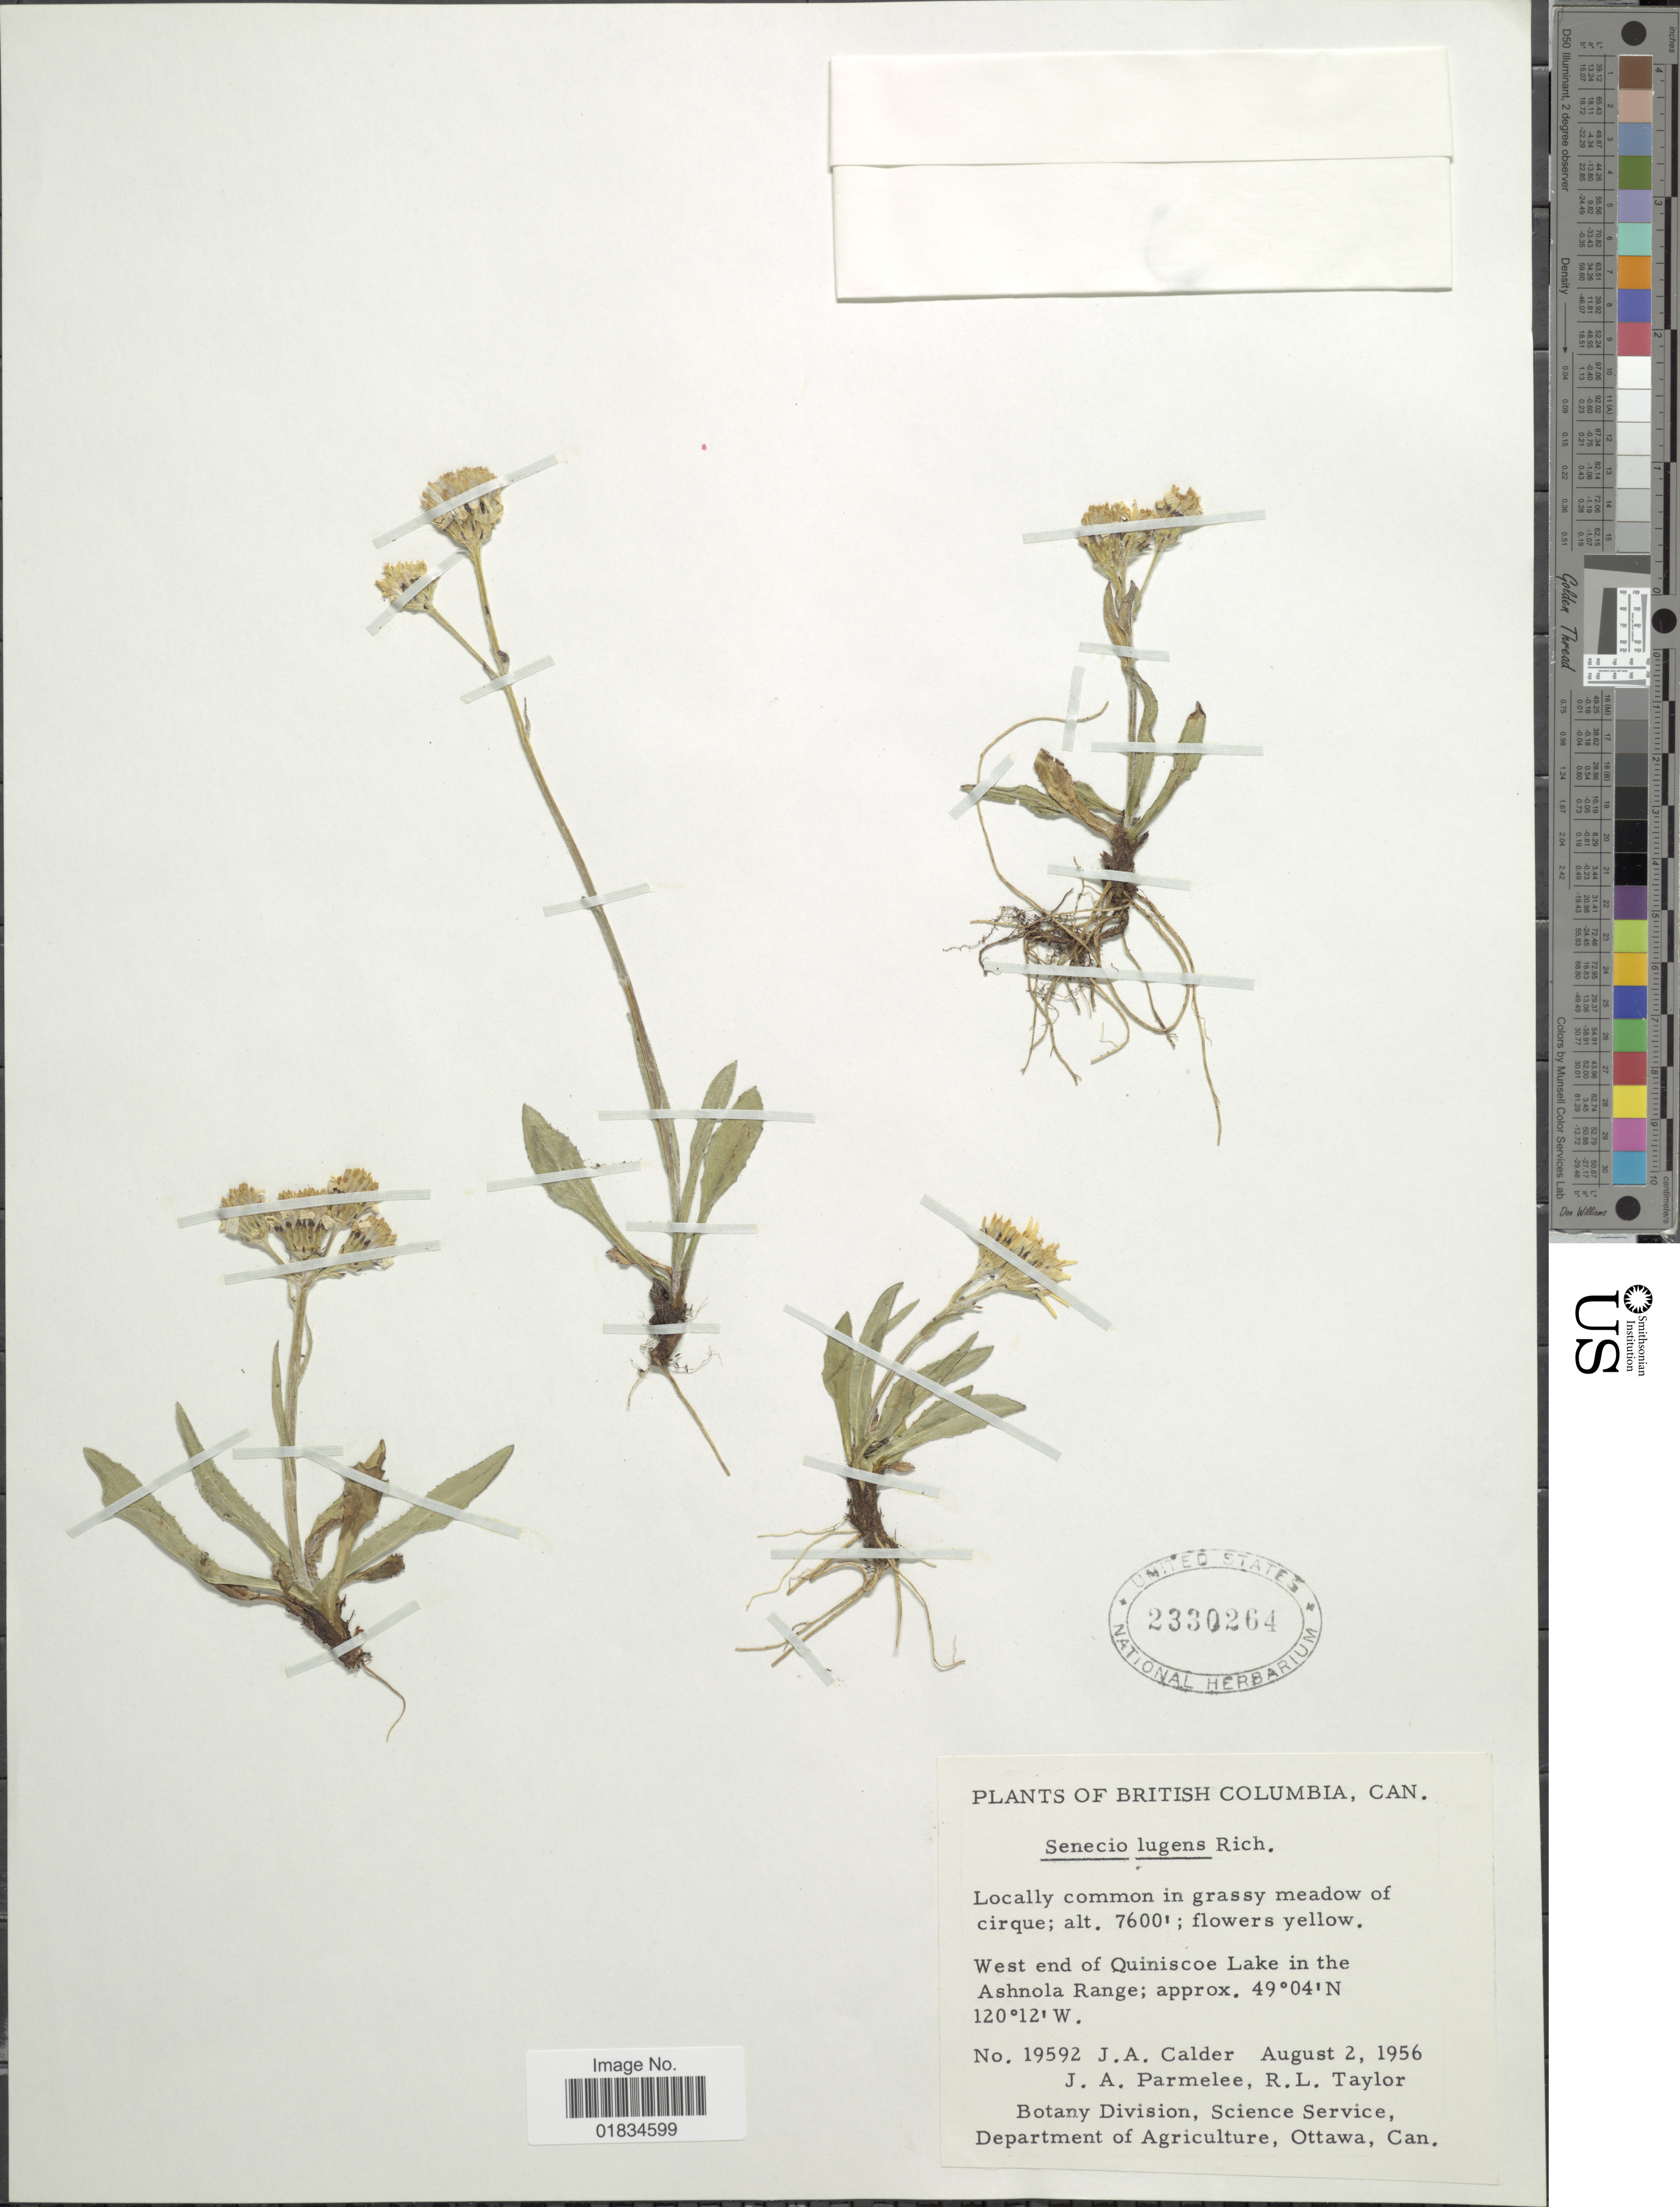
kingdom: Plantae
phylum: Tracheophyta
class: Magnoliopsida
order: Asterales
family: Asteraceae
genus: Senecio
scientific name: Senecio lugens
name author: Richardson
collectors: J. A. Calder, J. A. Parmelee & R. Taylor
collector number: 19592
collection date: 1956-08-02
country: Canada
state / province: British Columbia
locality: West end of Quiniscoe Lake in the Ashnola Range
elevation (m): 2316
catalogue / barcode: US 2330264